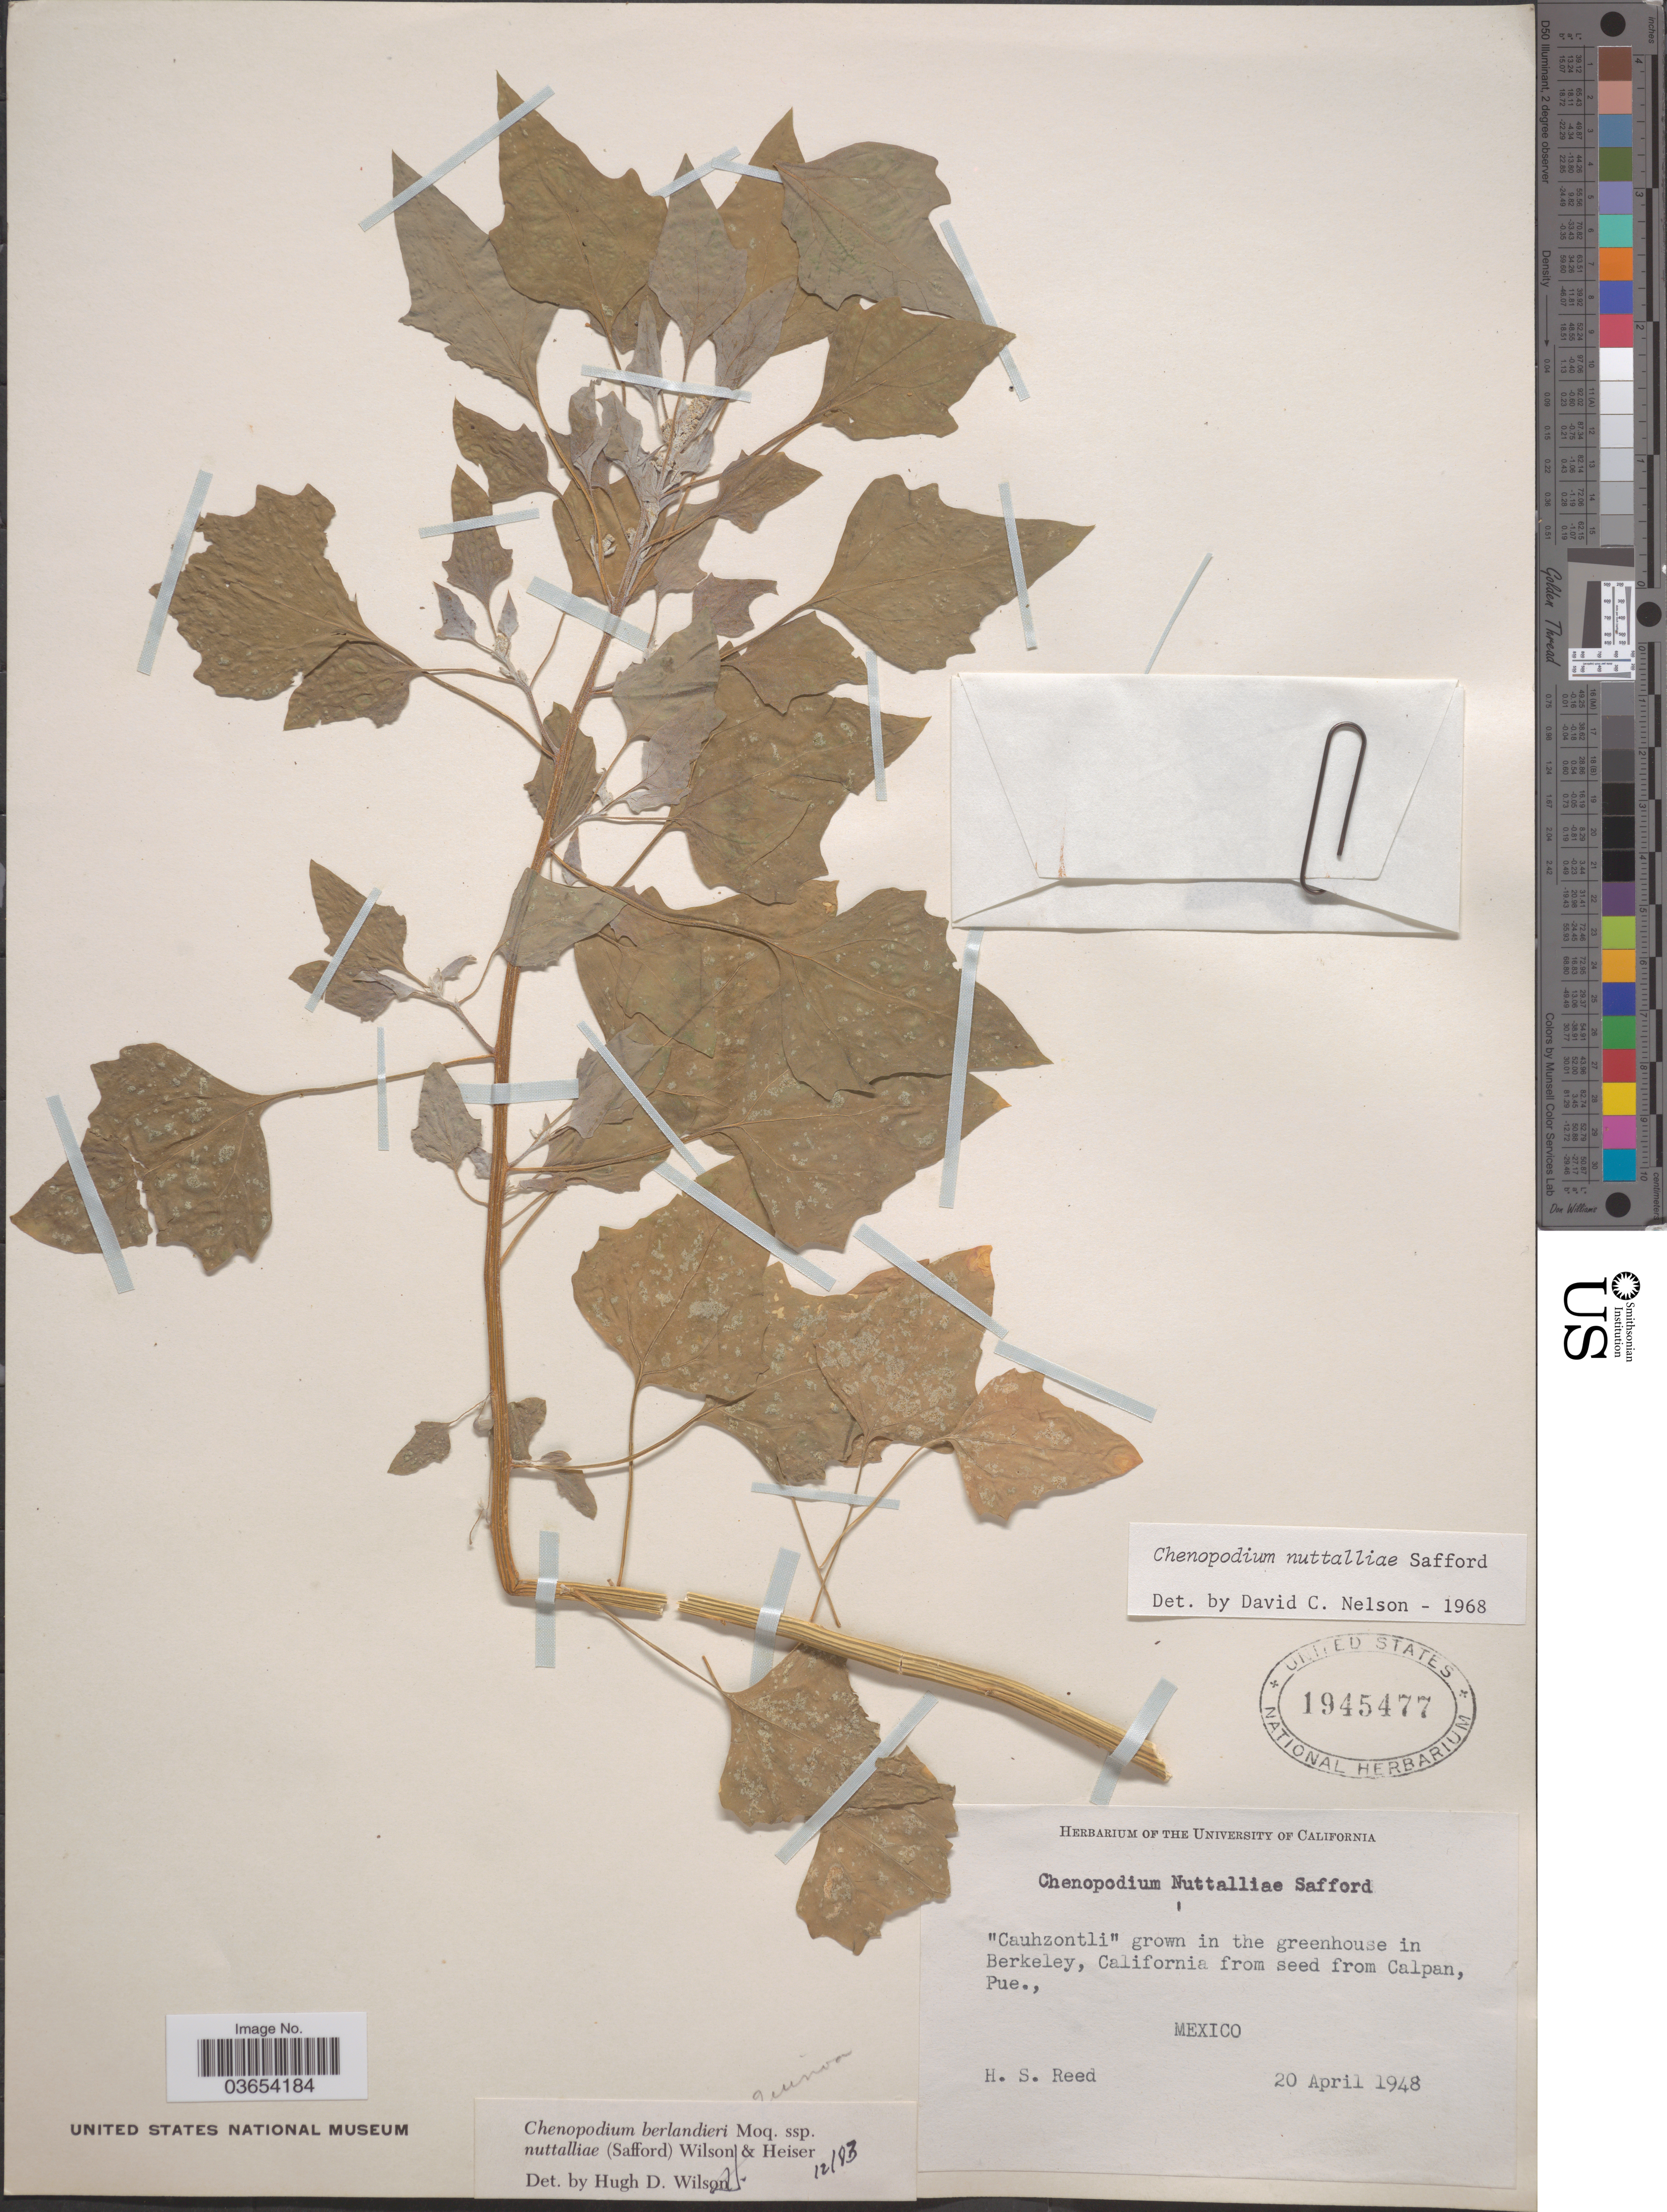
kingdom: Plantae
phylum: Tracheophyta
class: Magnoliopsida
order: Caryophyllales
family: Amaranthaceae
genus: Chenopodium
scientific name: Chenopodium berlandieri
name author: Moq.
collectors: H. Reed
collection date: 1948-04-20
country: United States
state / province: California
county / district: Alameda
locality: The greenhouse in Berkeley.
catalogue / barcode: US 1945477